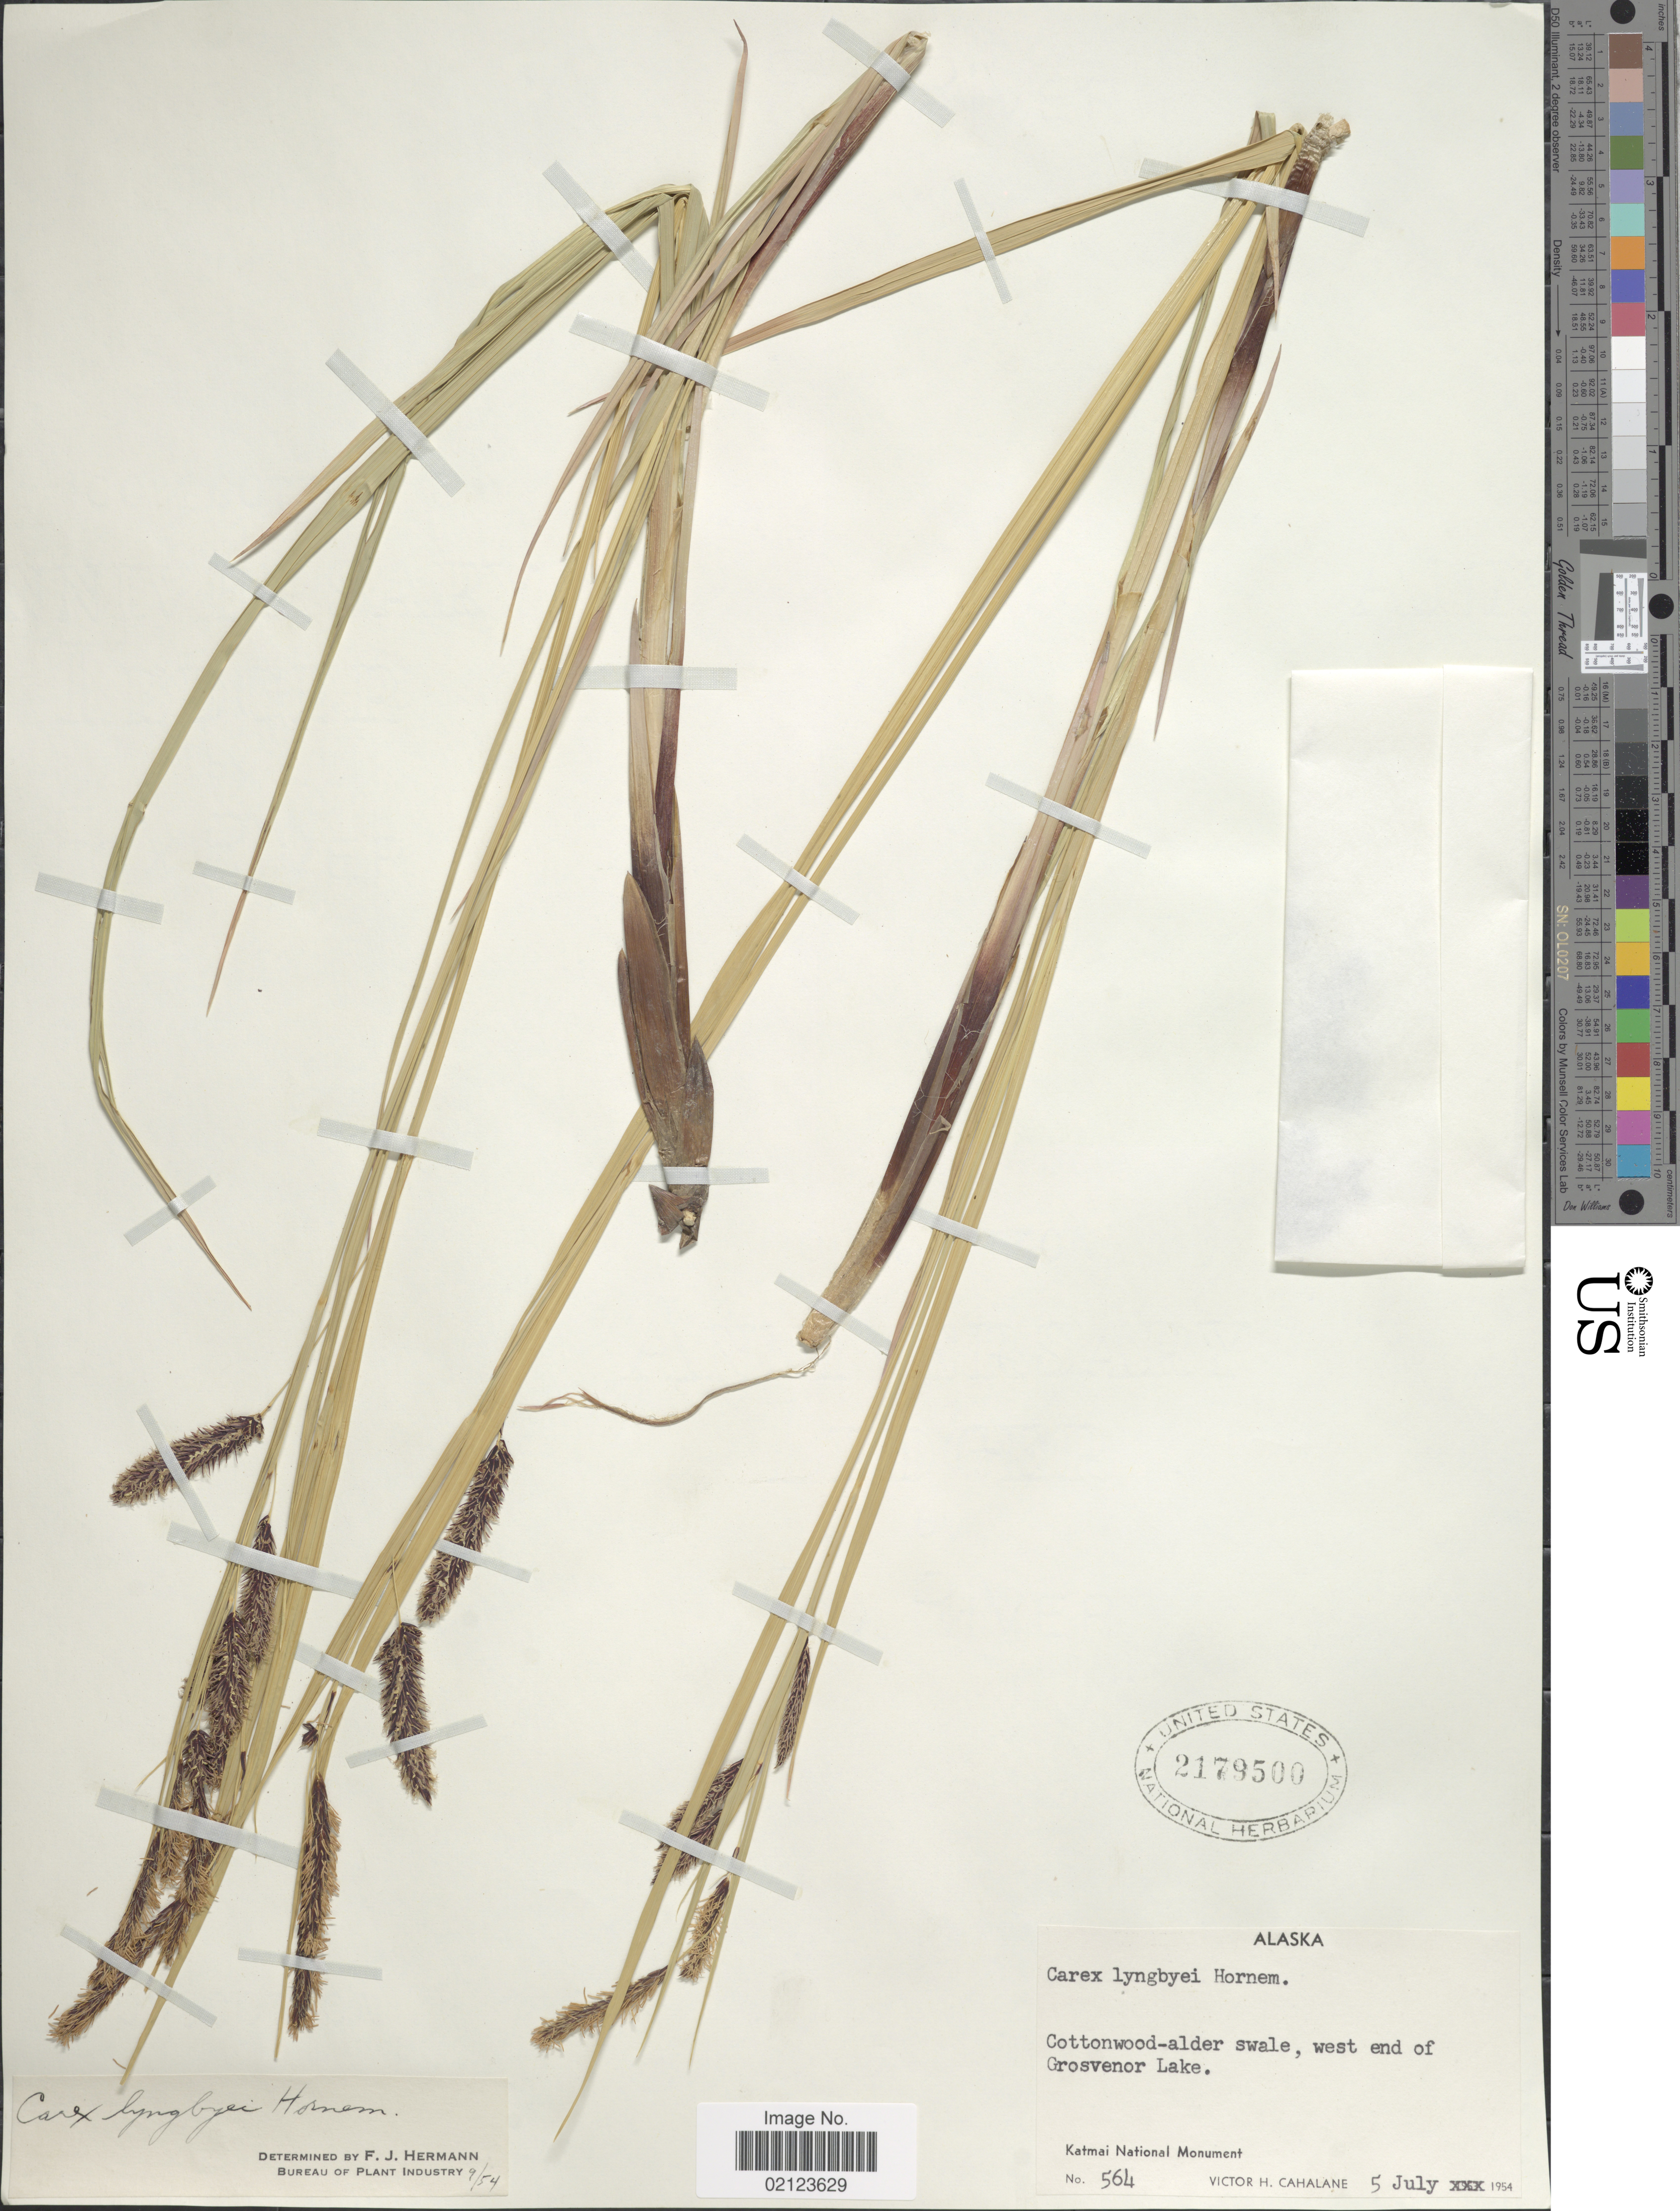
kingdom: Plantae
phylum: Tracheophyta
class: Liliopsida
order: Poales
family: Cyperaceae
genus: Carex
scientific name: Carex lyngbyei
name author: Hornem.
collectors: V. Cahalane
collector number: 564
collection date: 1954-07-05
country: United States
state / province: Alaska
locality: Cottonwood-alder swale, west end of Grosvenor Lake. Katmai National Monument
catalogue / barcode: US 2179500